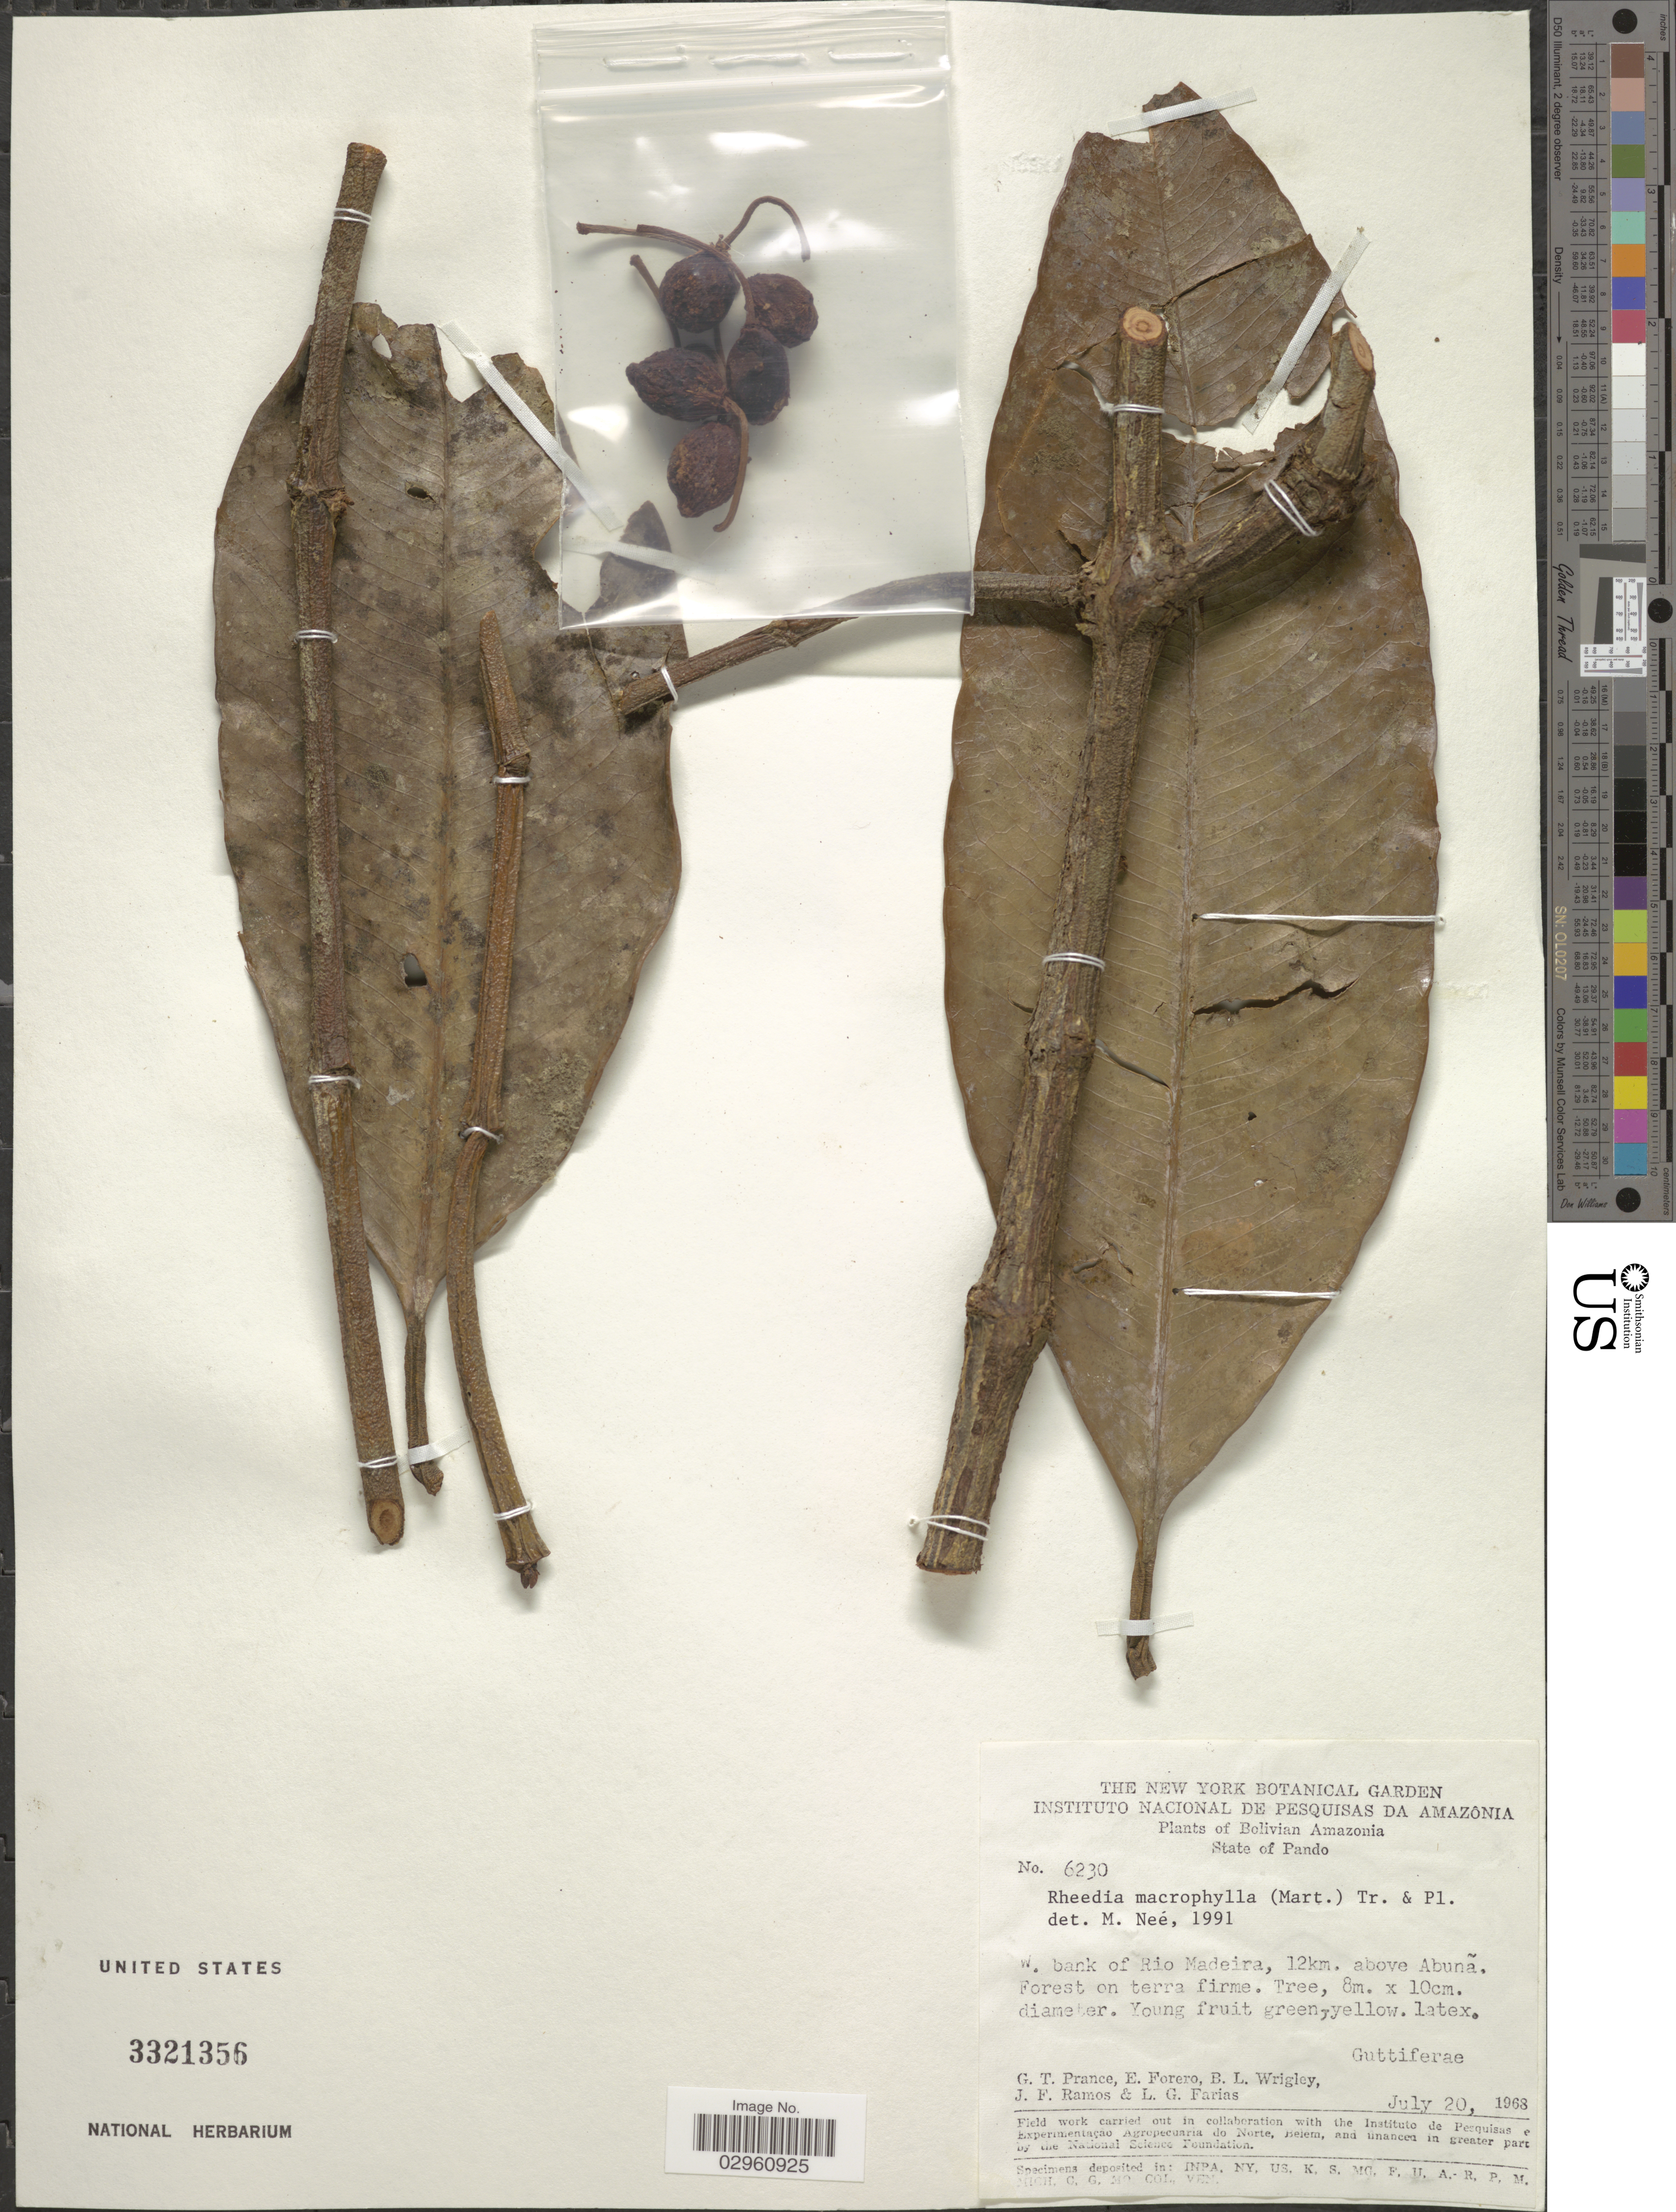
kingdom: Plantae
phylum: Tracheophyta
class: Magnoliopsida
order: Malpighiales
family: Clusiaceae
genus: Garcinia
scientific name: Garcinia macrophylla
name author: Mart.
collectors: G. T. Prance, E. De Forero, B. L. Wrigley, J. Ramos & L. G. Farias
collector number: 6230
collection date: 1968-07-20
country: Bolivia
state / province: Pando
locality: Bolivian Amazonia. W. bank of Rio Madeira, 12km. above Abuña.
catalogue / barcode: US 3321356